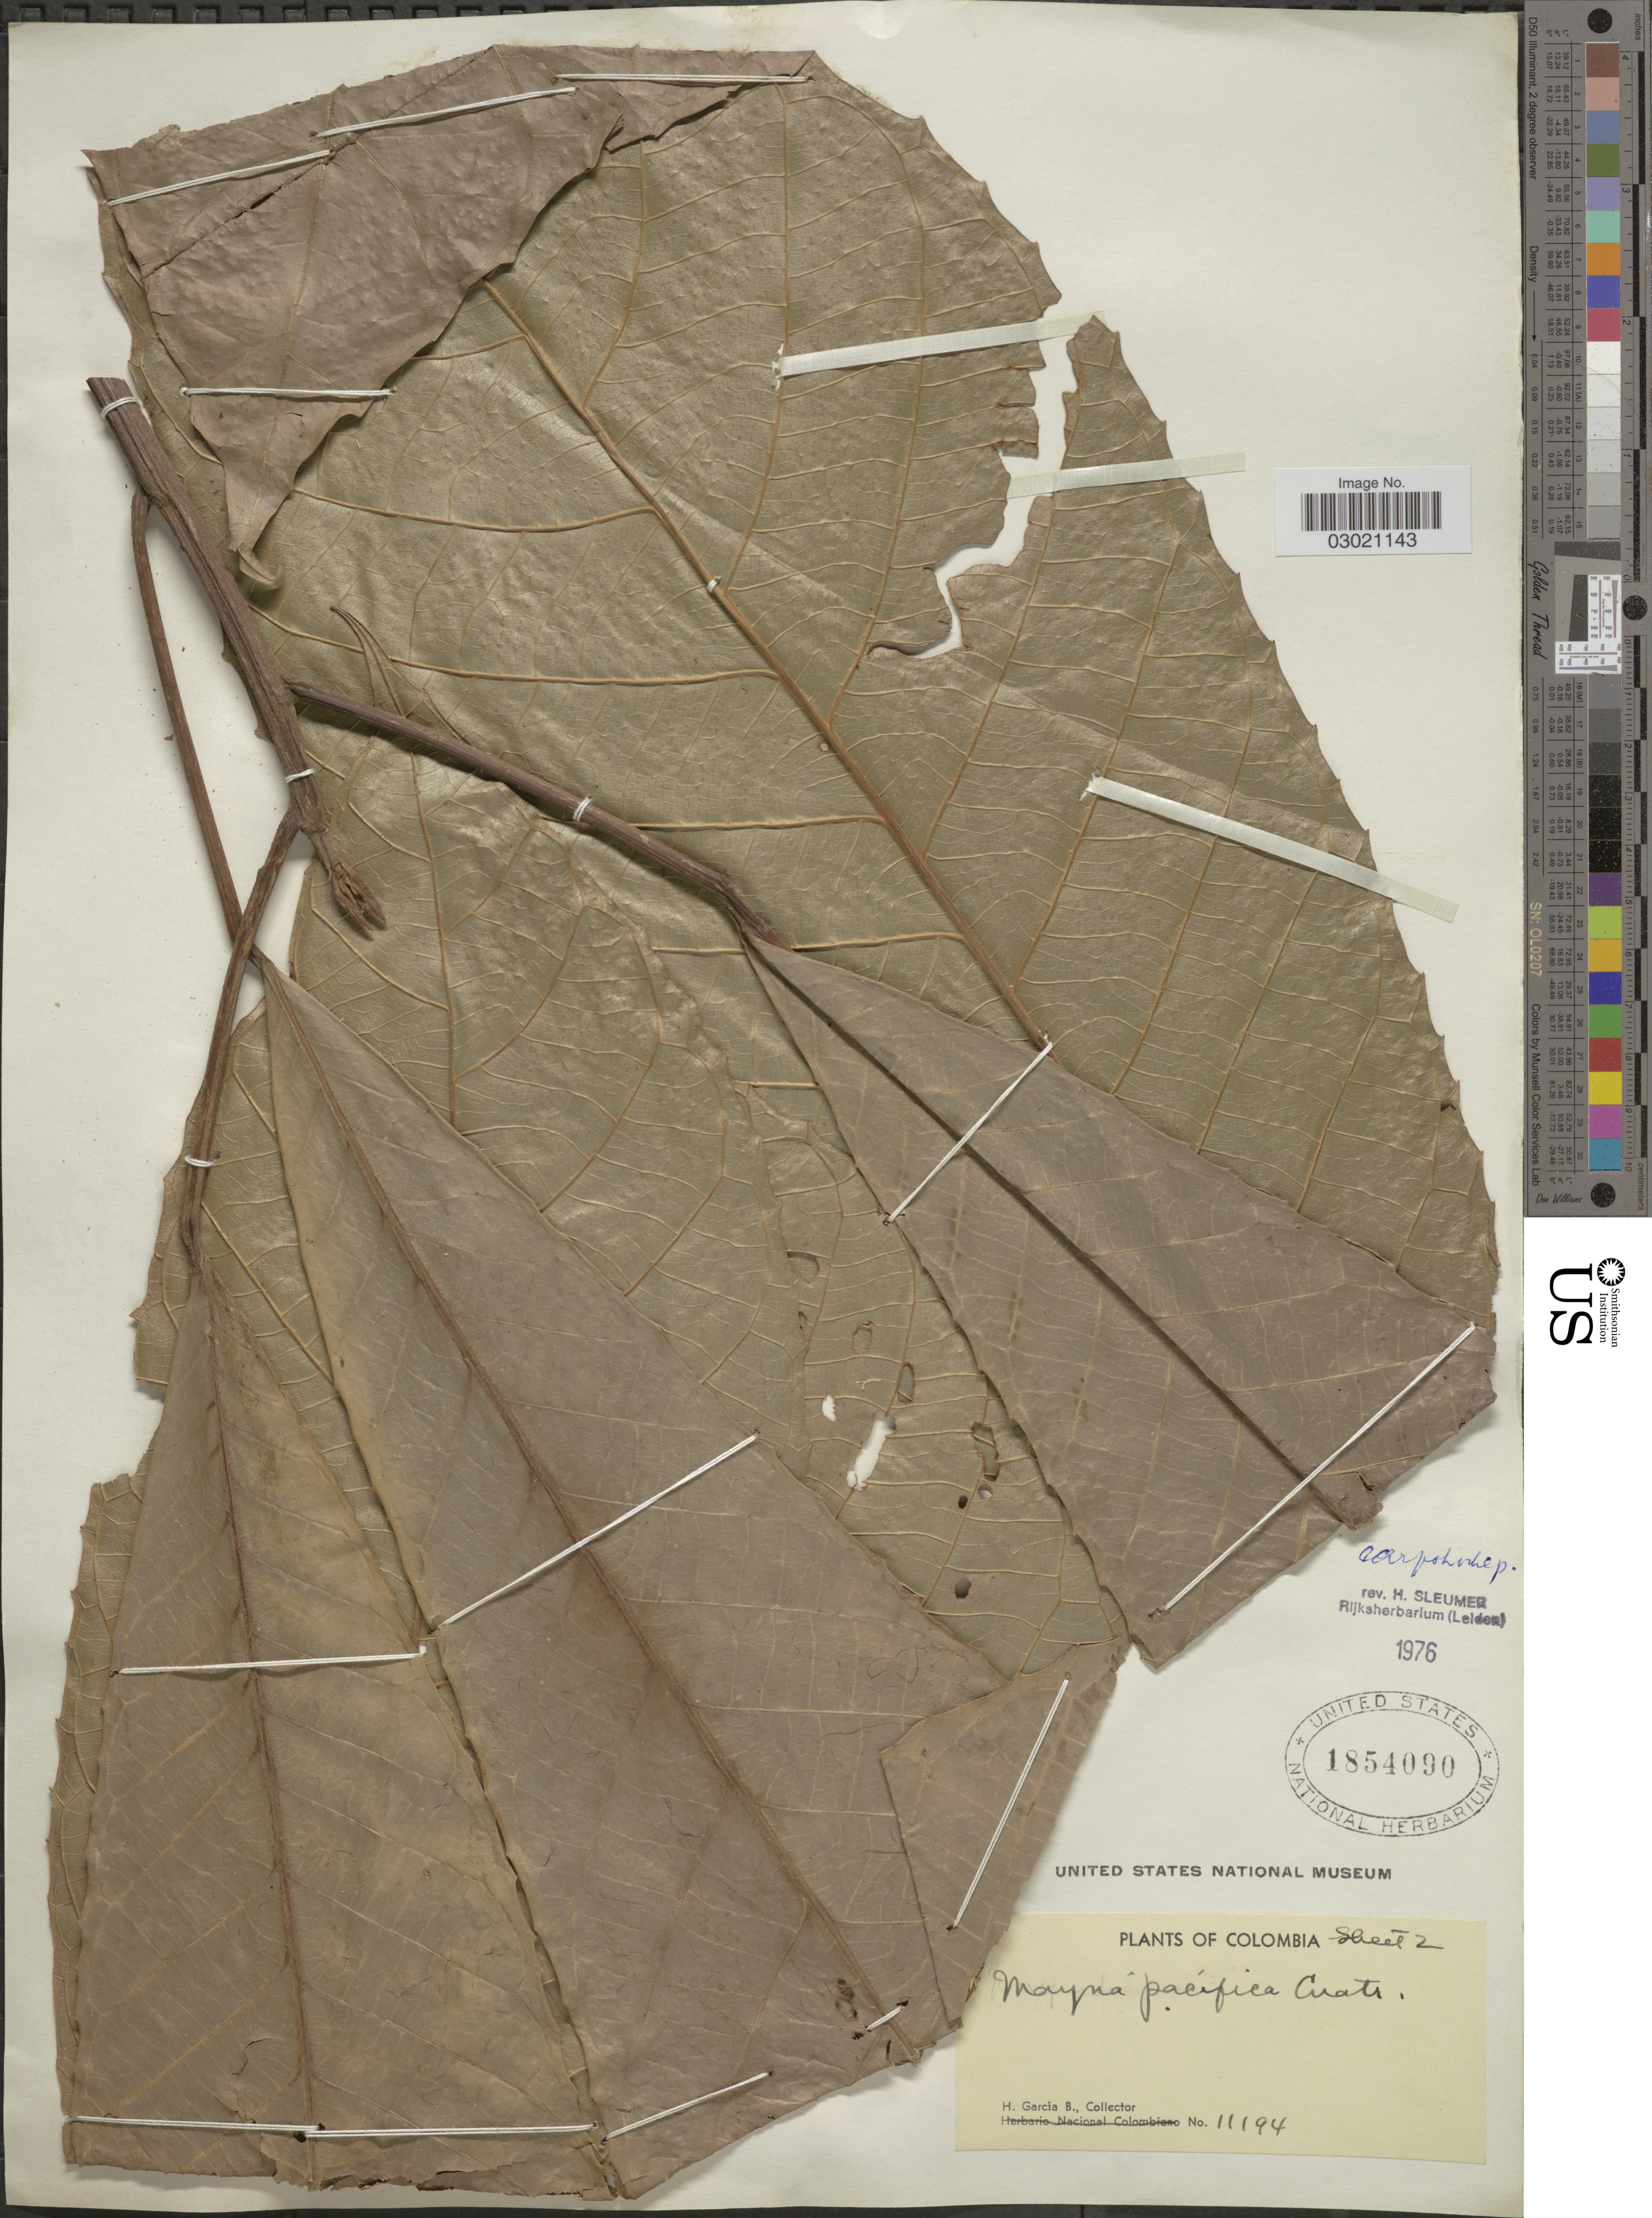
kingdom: Plantae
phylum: Tracheophyta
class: Magnoliopsida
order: Malpighiales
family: Achariaceae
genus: Carpotroche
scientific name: Carpotroche pacifica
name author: (Cuatrec.) Cuatrec.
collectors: H. García B.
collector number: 11194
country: Colombia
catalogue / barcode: US 1854090